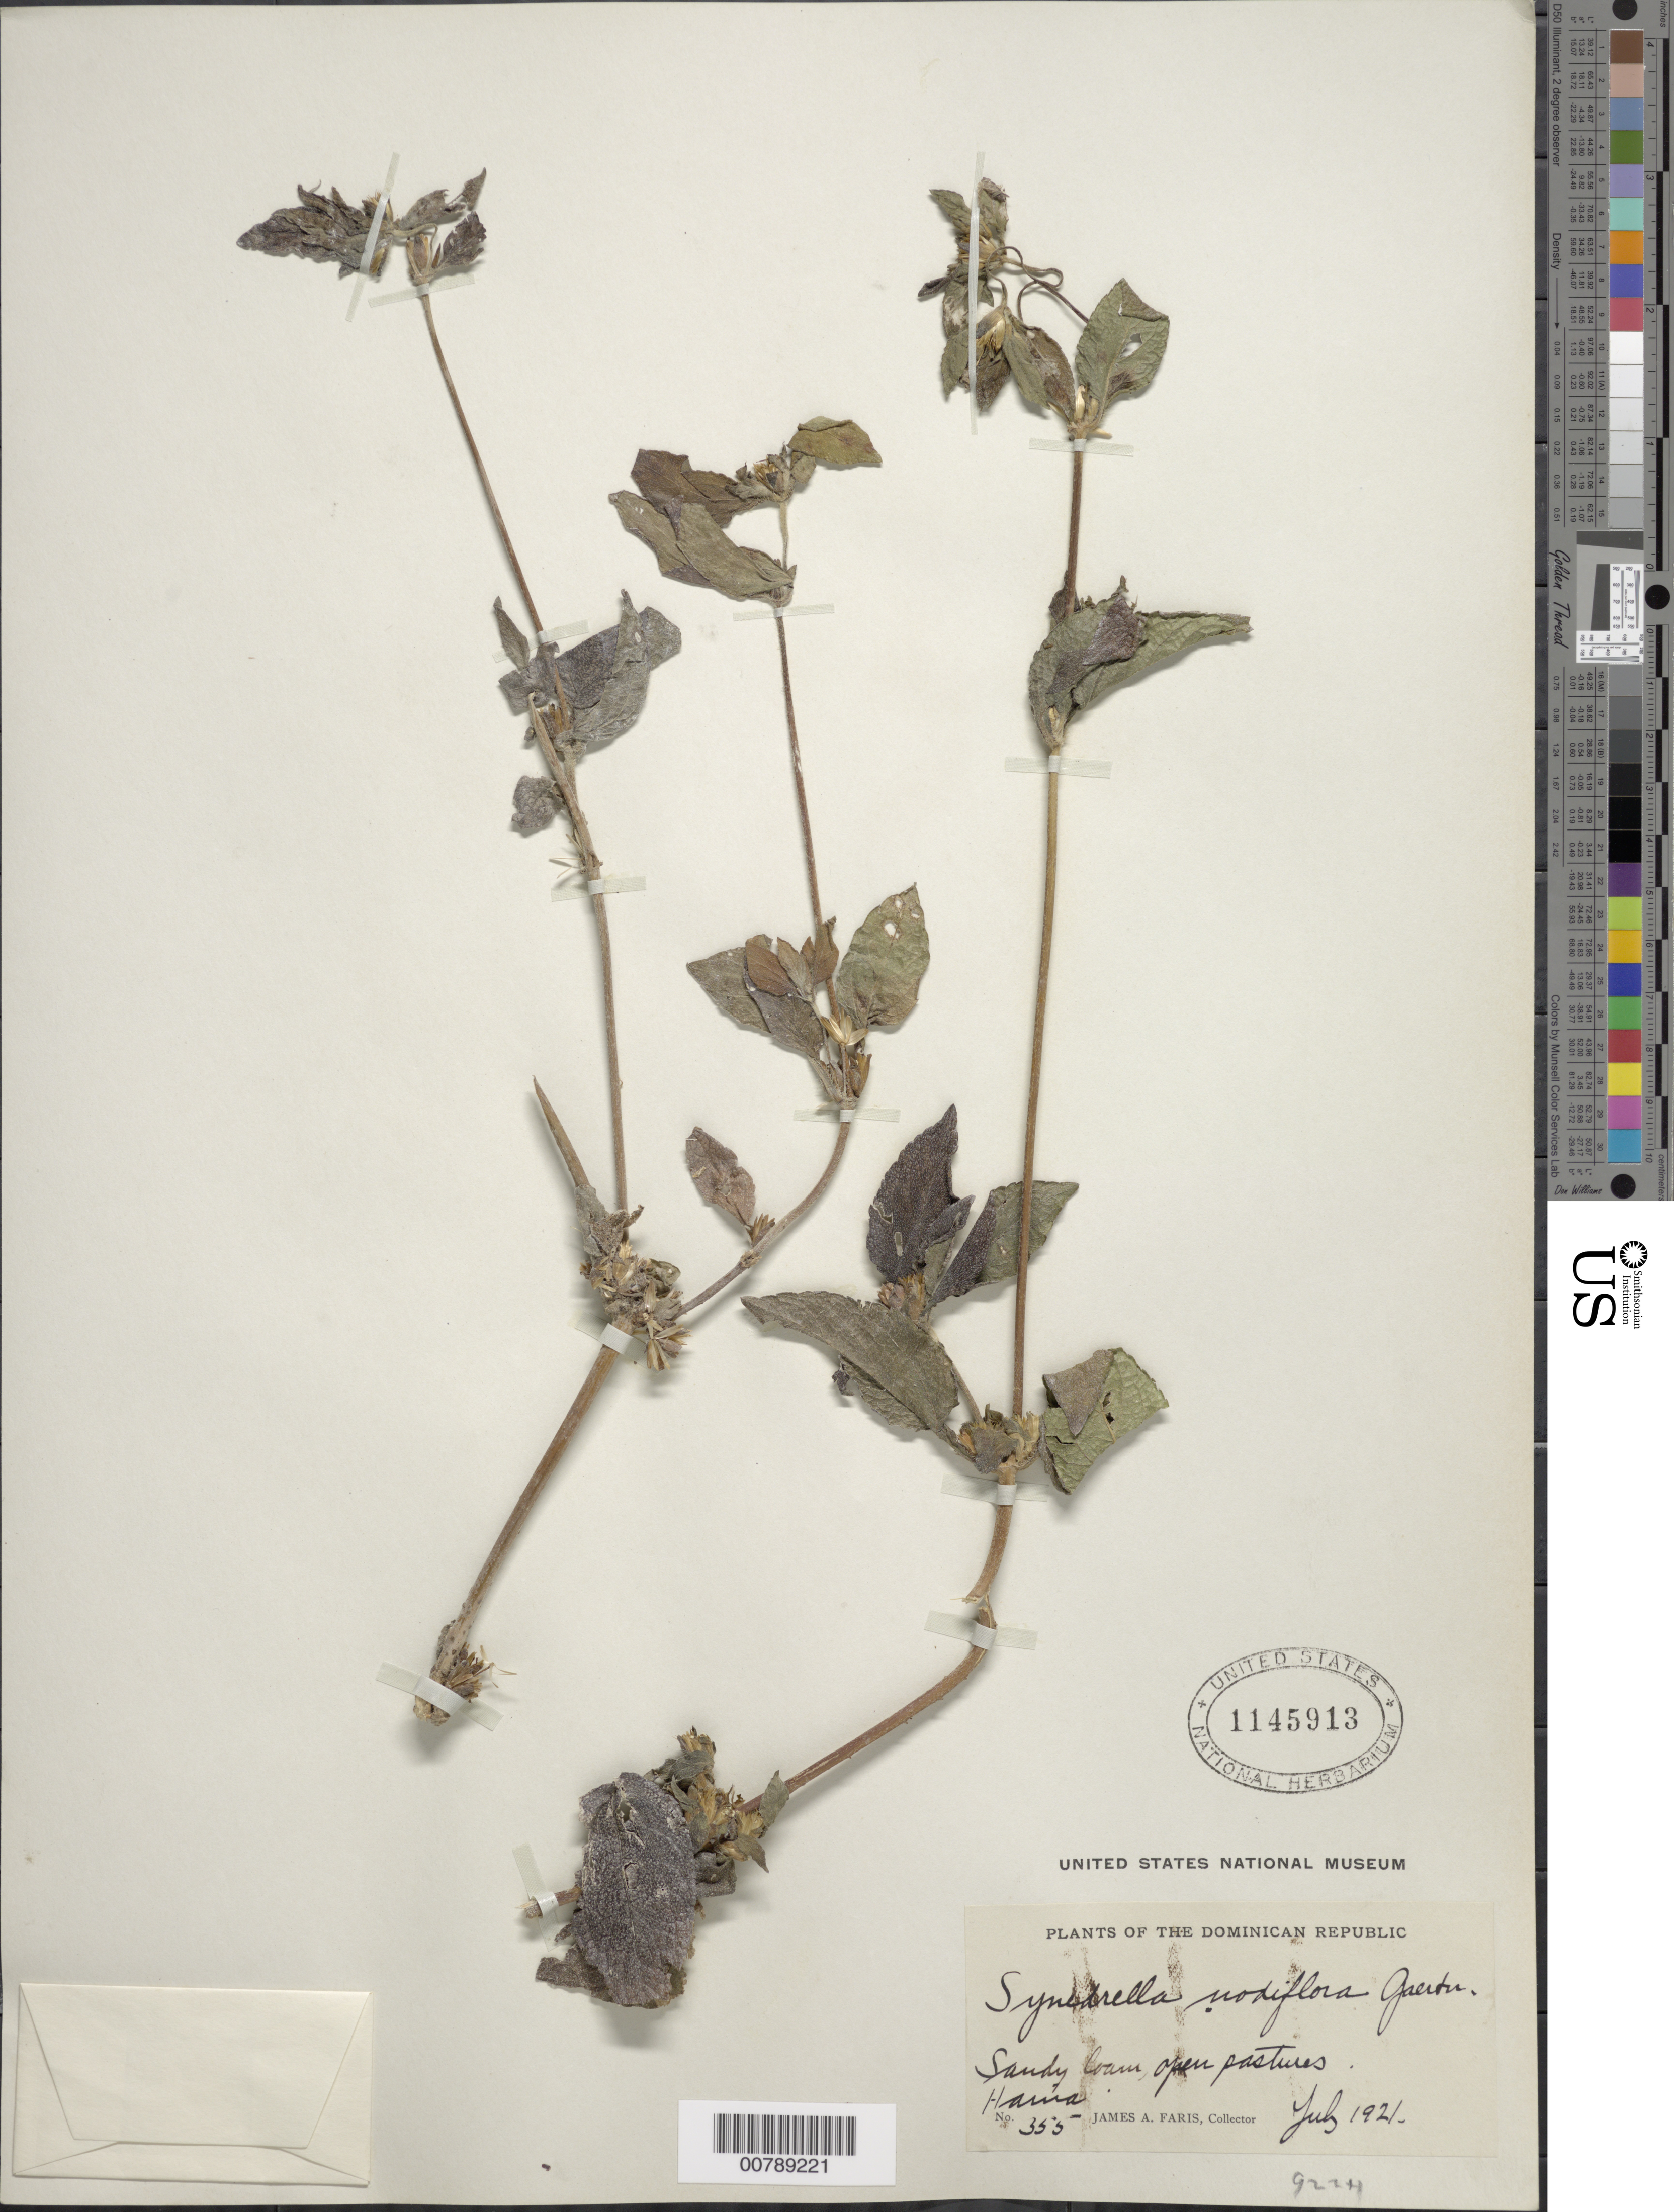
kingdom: Plantae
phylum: Tracheophyta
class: Magnoliopsida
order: Asterales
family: Asteraceae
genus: Synedrella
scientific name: Synedrella nodiflora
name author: (L.) Gaertn.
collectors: J. Faris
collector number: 355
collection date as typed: Jul 1910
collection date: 1910-07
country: Dominican Republic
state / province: San Cristóbal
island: Hispaniola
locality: Haina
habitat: Sandy loam, open pastures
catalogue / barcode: US 1145913